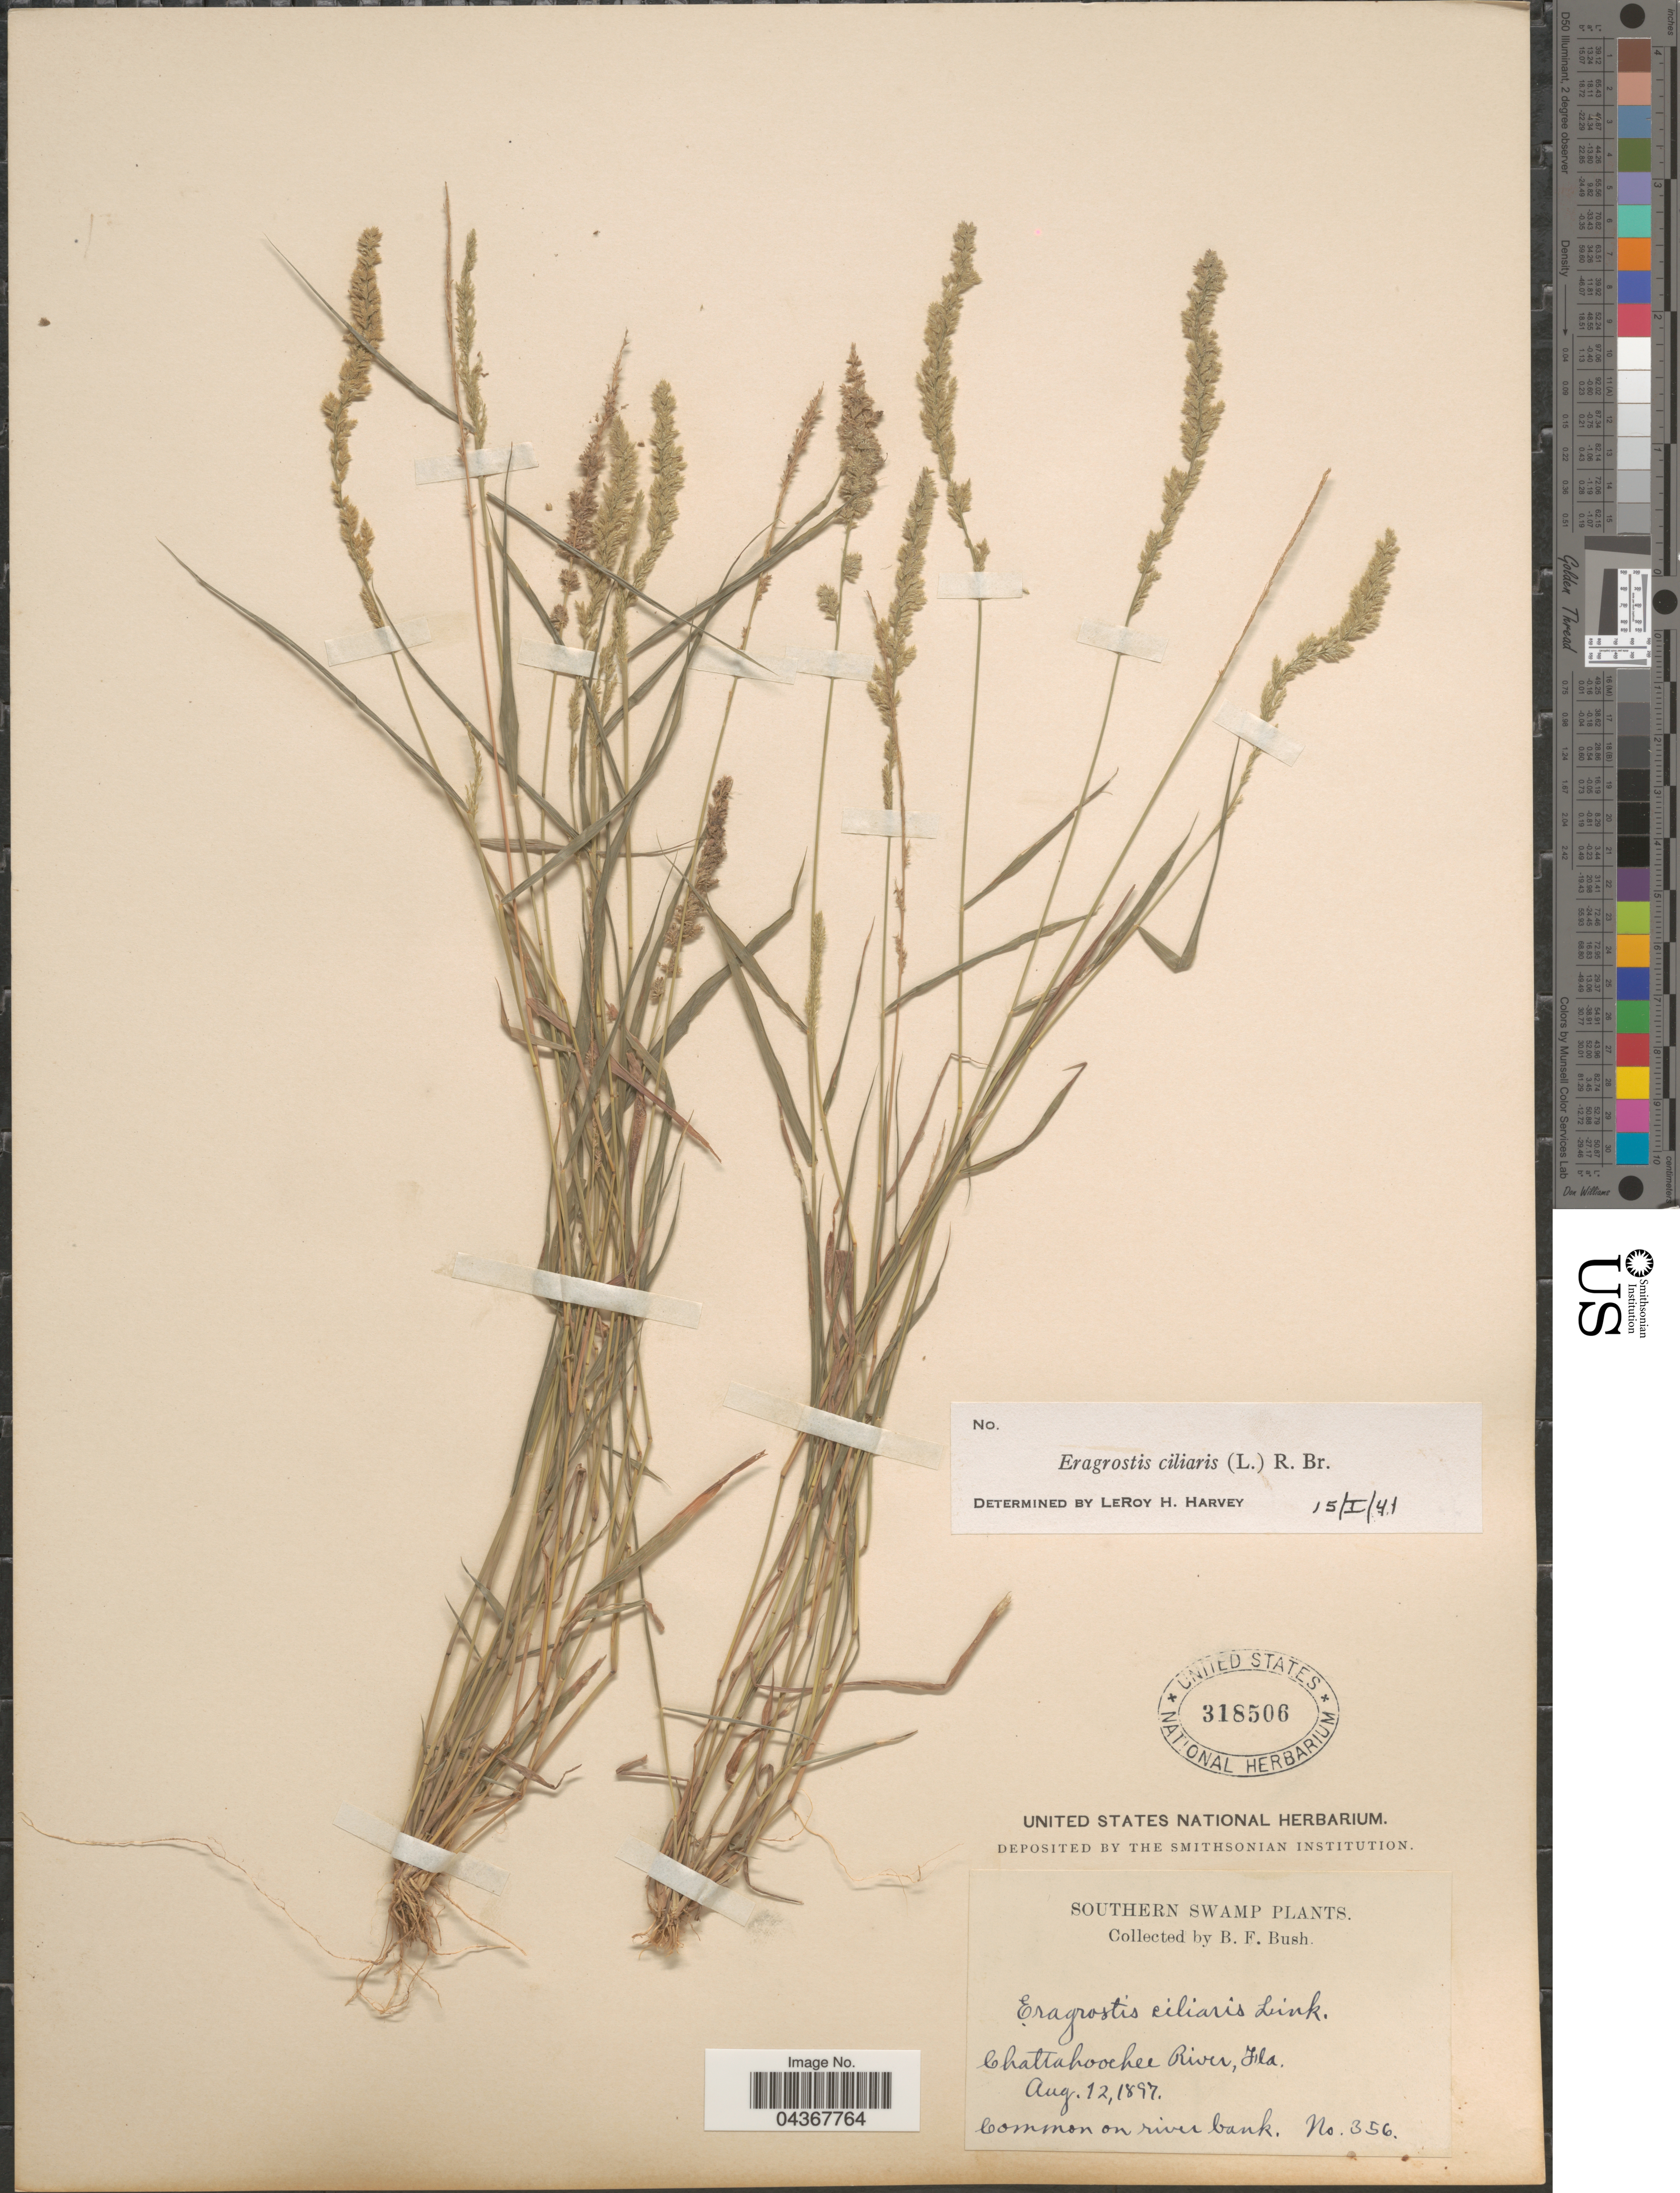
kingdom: Plantae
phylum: Tracheophyta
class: Liliopsida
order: Poales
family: Poaceae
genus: Eragrostis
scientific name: Eragrostis ciliaris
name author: (L.) R. Br.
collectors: B. F. Bush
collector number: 356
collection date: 1897-08-12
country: United States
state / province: Florida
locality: Southern Swamp. Chattahoochee River.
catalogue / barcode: US 318506